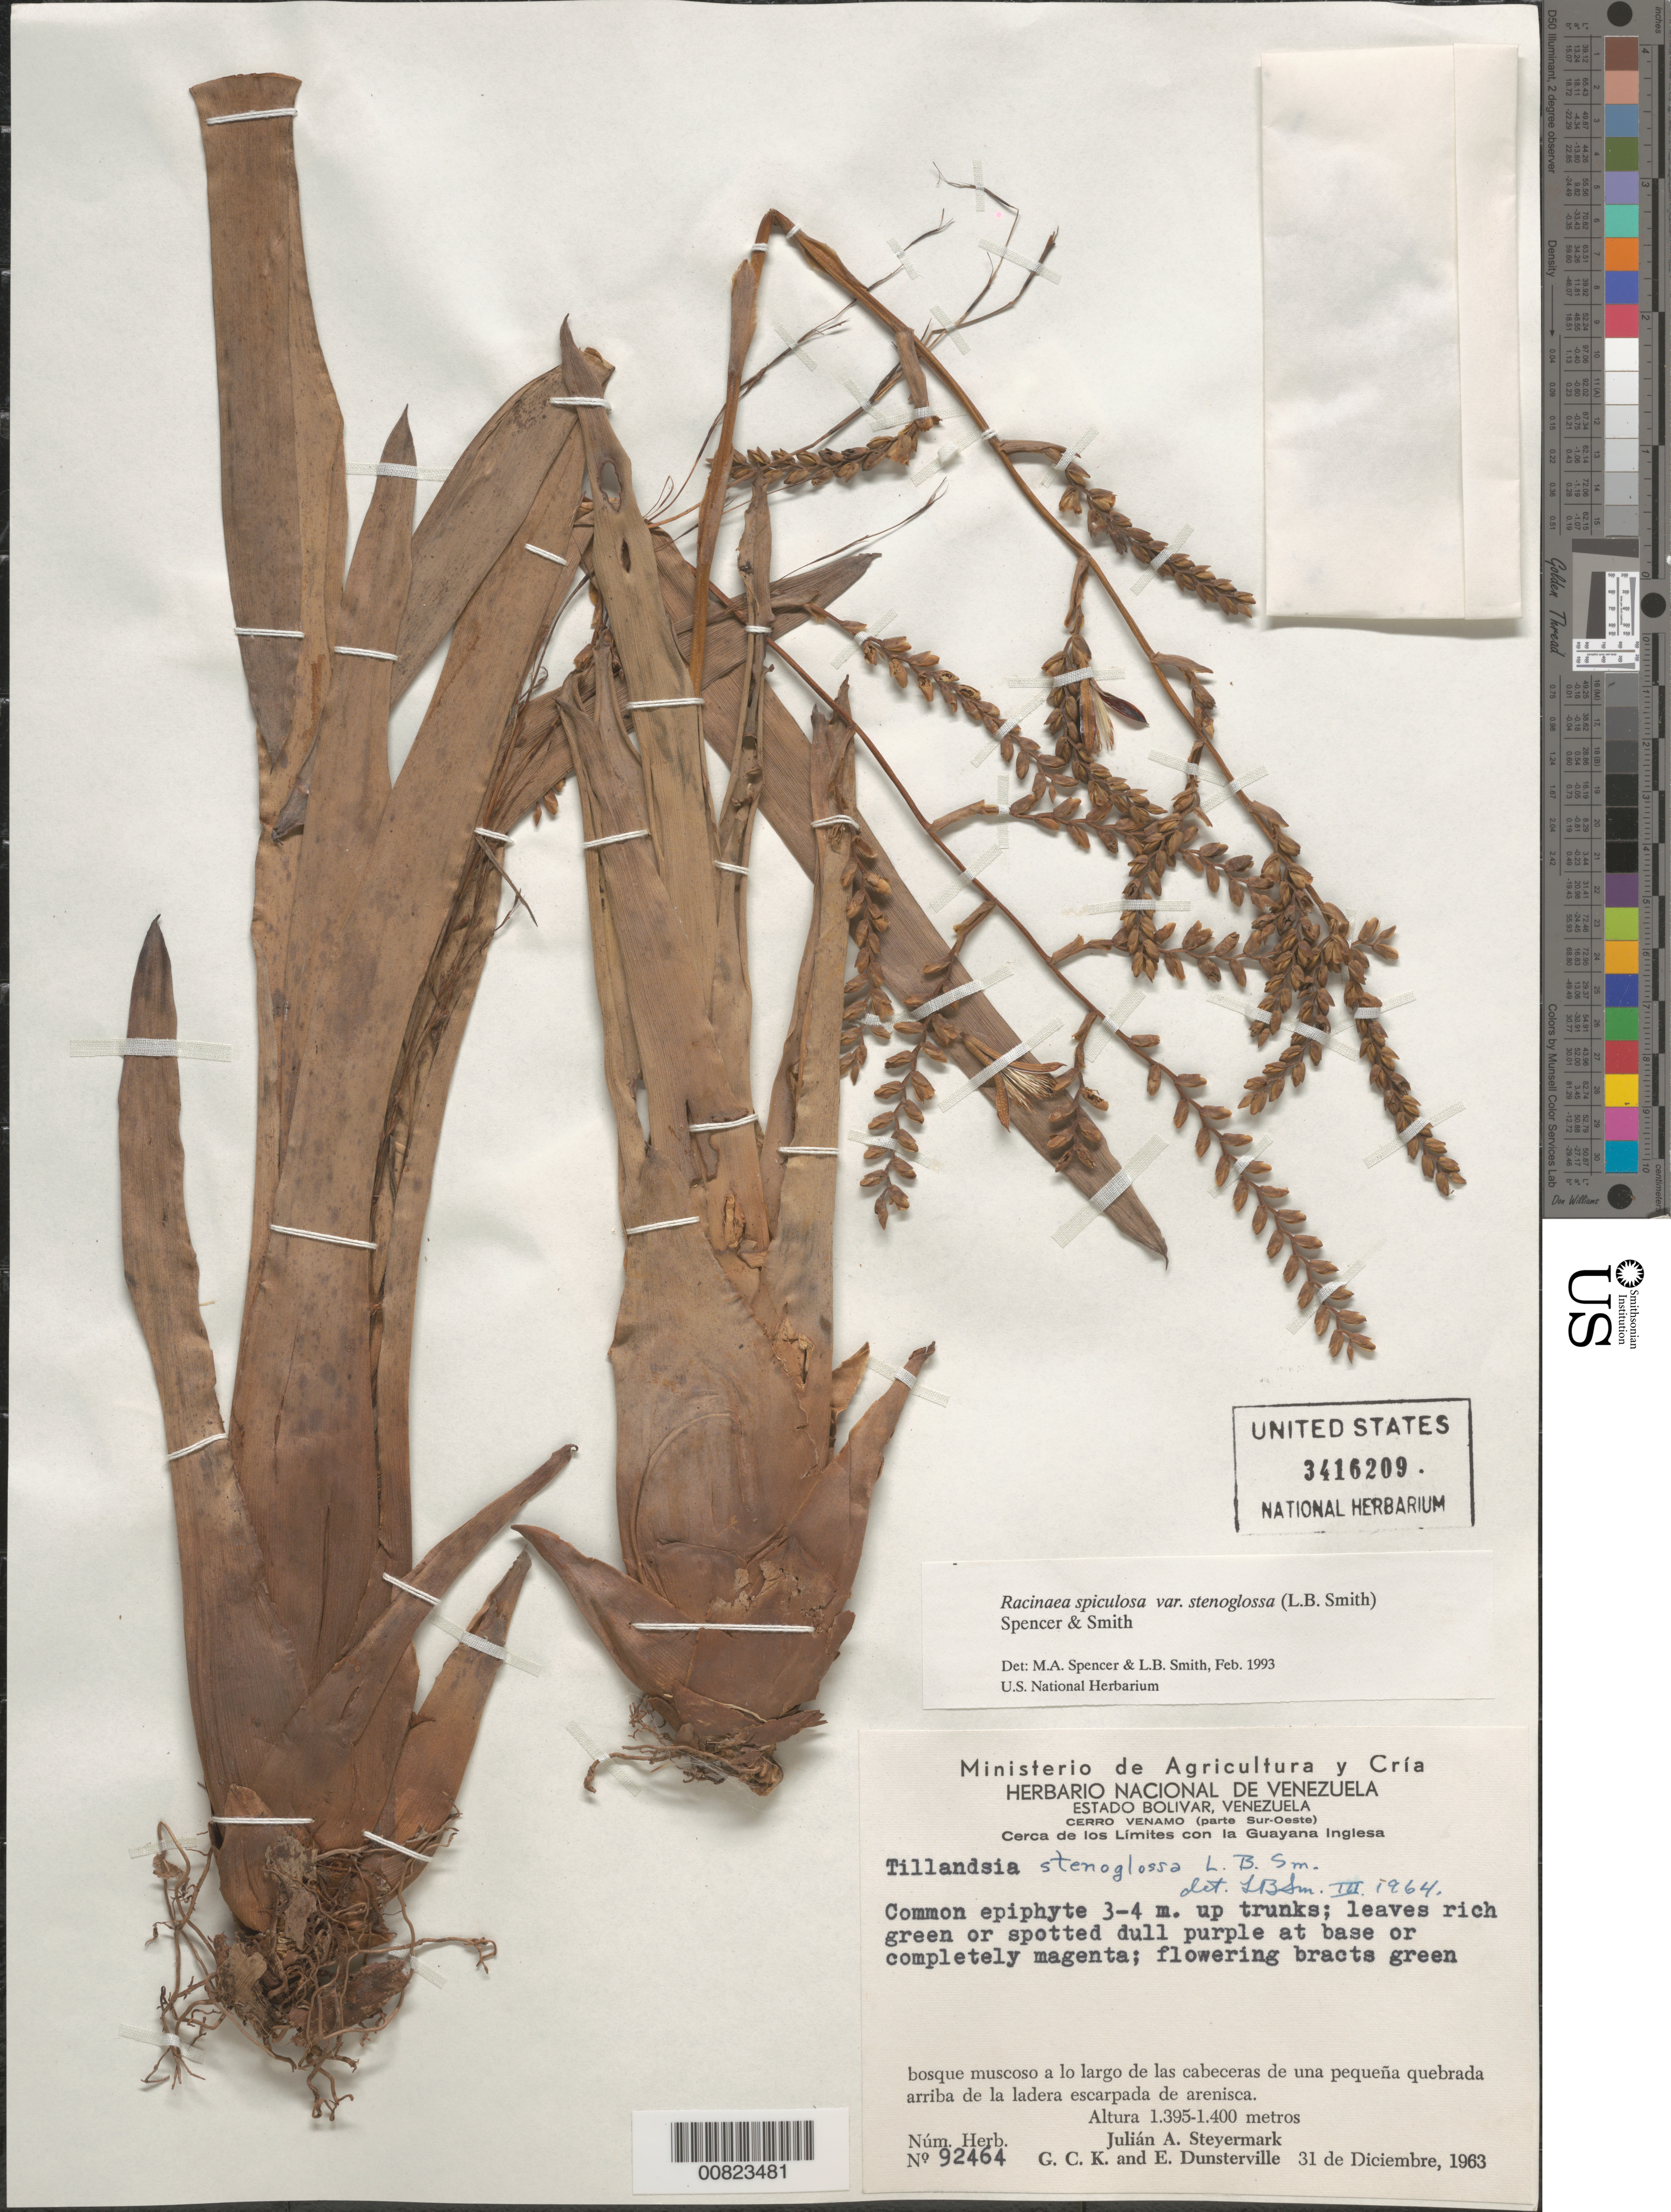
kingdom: Plantae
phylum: Tracheophyta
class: Liliopsida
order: Poales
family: Bromeliaceae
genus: Racinaea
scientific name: Racinaea spiculosa var. stenoglossa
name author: (L.B. Sm.) M.A. Spencer & L.B. Sm.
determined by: Spencer, M. A.; Smith, L. B.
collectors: J. Steyermark, G. C. K. Dunsterville & E. Dunsterville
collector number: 92464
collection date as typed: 31-Dec-63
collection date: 1963-12-31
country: Venezuela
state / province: Bolívar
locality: Cerro Venamo, Río Venamo, cerca de los limites con Guayana Inglesa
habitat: Bosque muscoso a lo largo de las cabeceras de una pequeña quebrada arriba de la ladera escarpada de areniica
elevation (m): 1395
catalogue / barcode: US 3416209